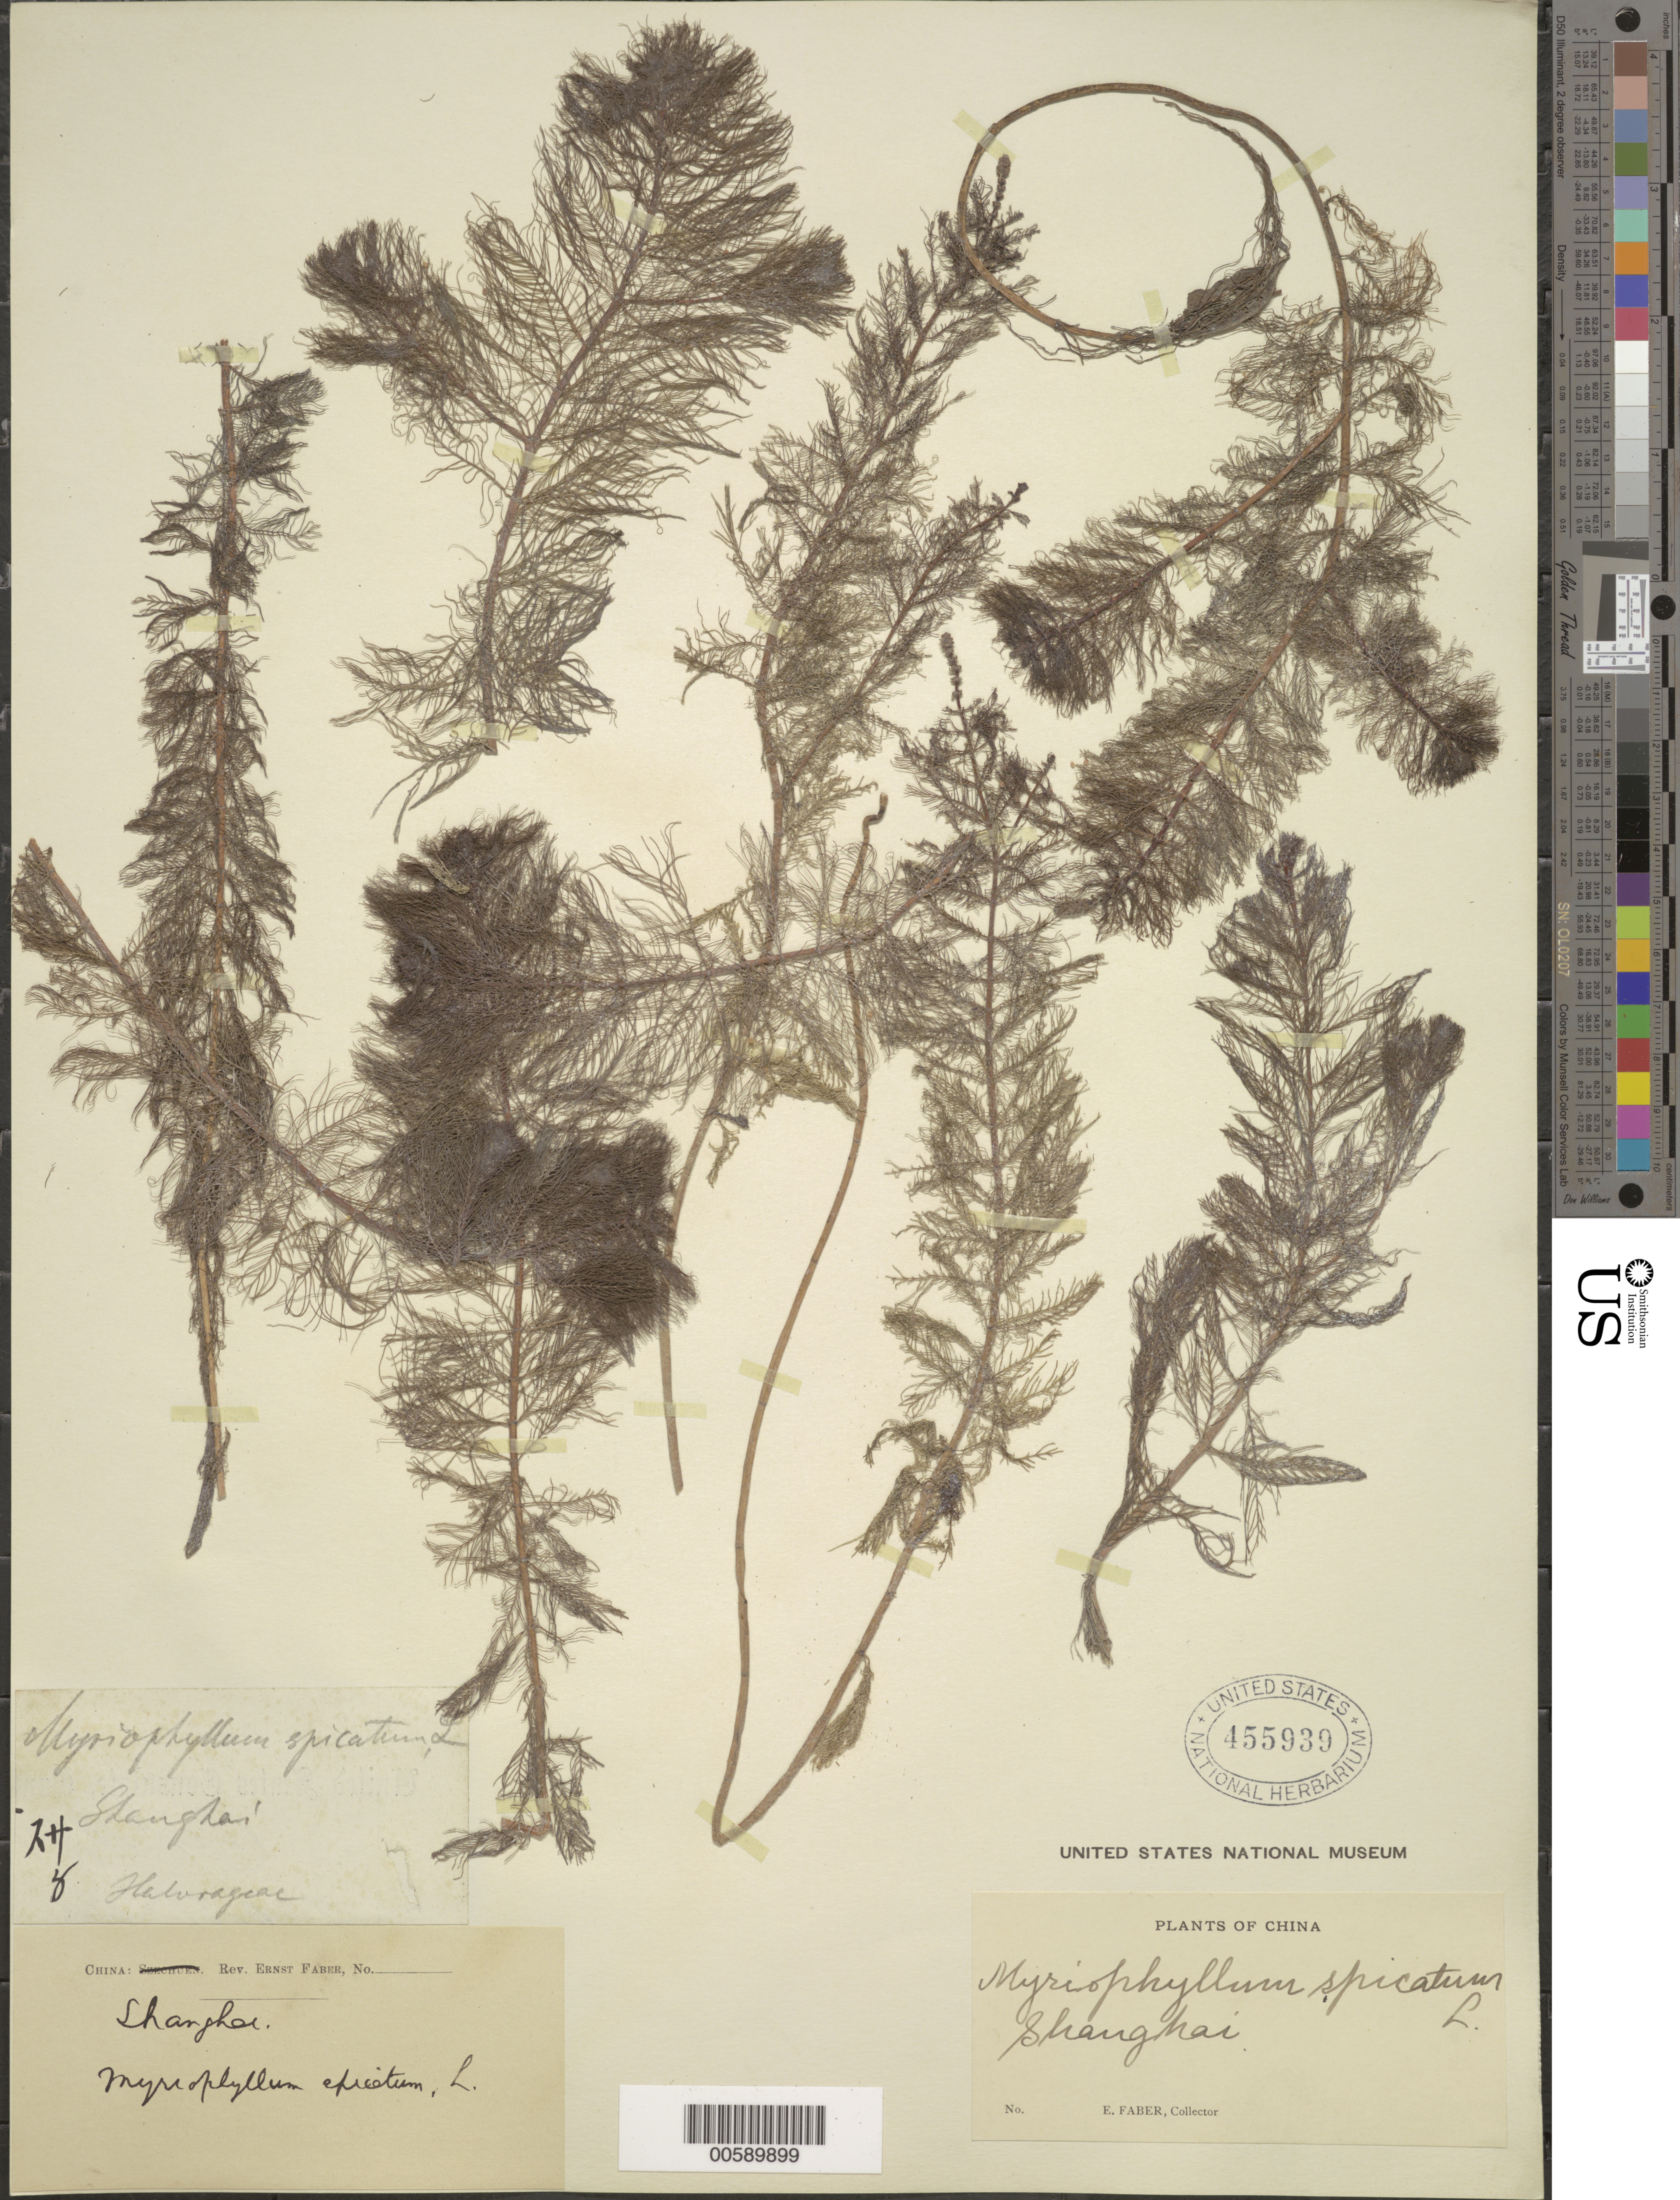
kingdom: Plantae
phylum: Tracheophyta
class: Magnoliopsida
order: Saxifragales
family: Haloragaceae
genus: Myriophyllum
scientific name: Myriophyllum spicatum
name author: L.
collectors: E. Faber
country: China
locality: Shanghai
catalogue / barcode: US 455939